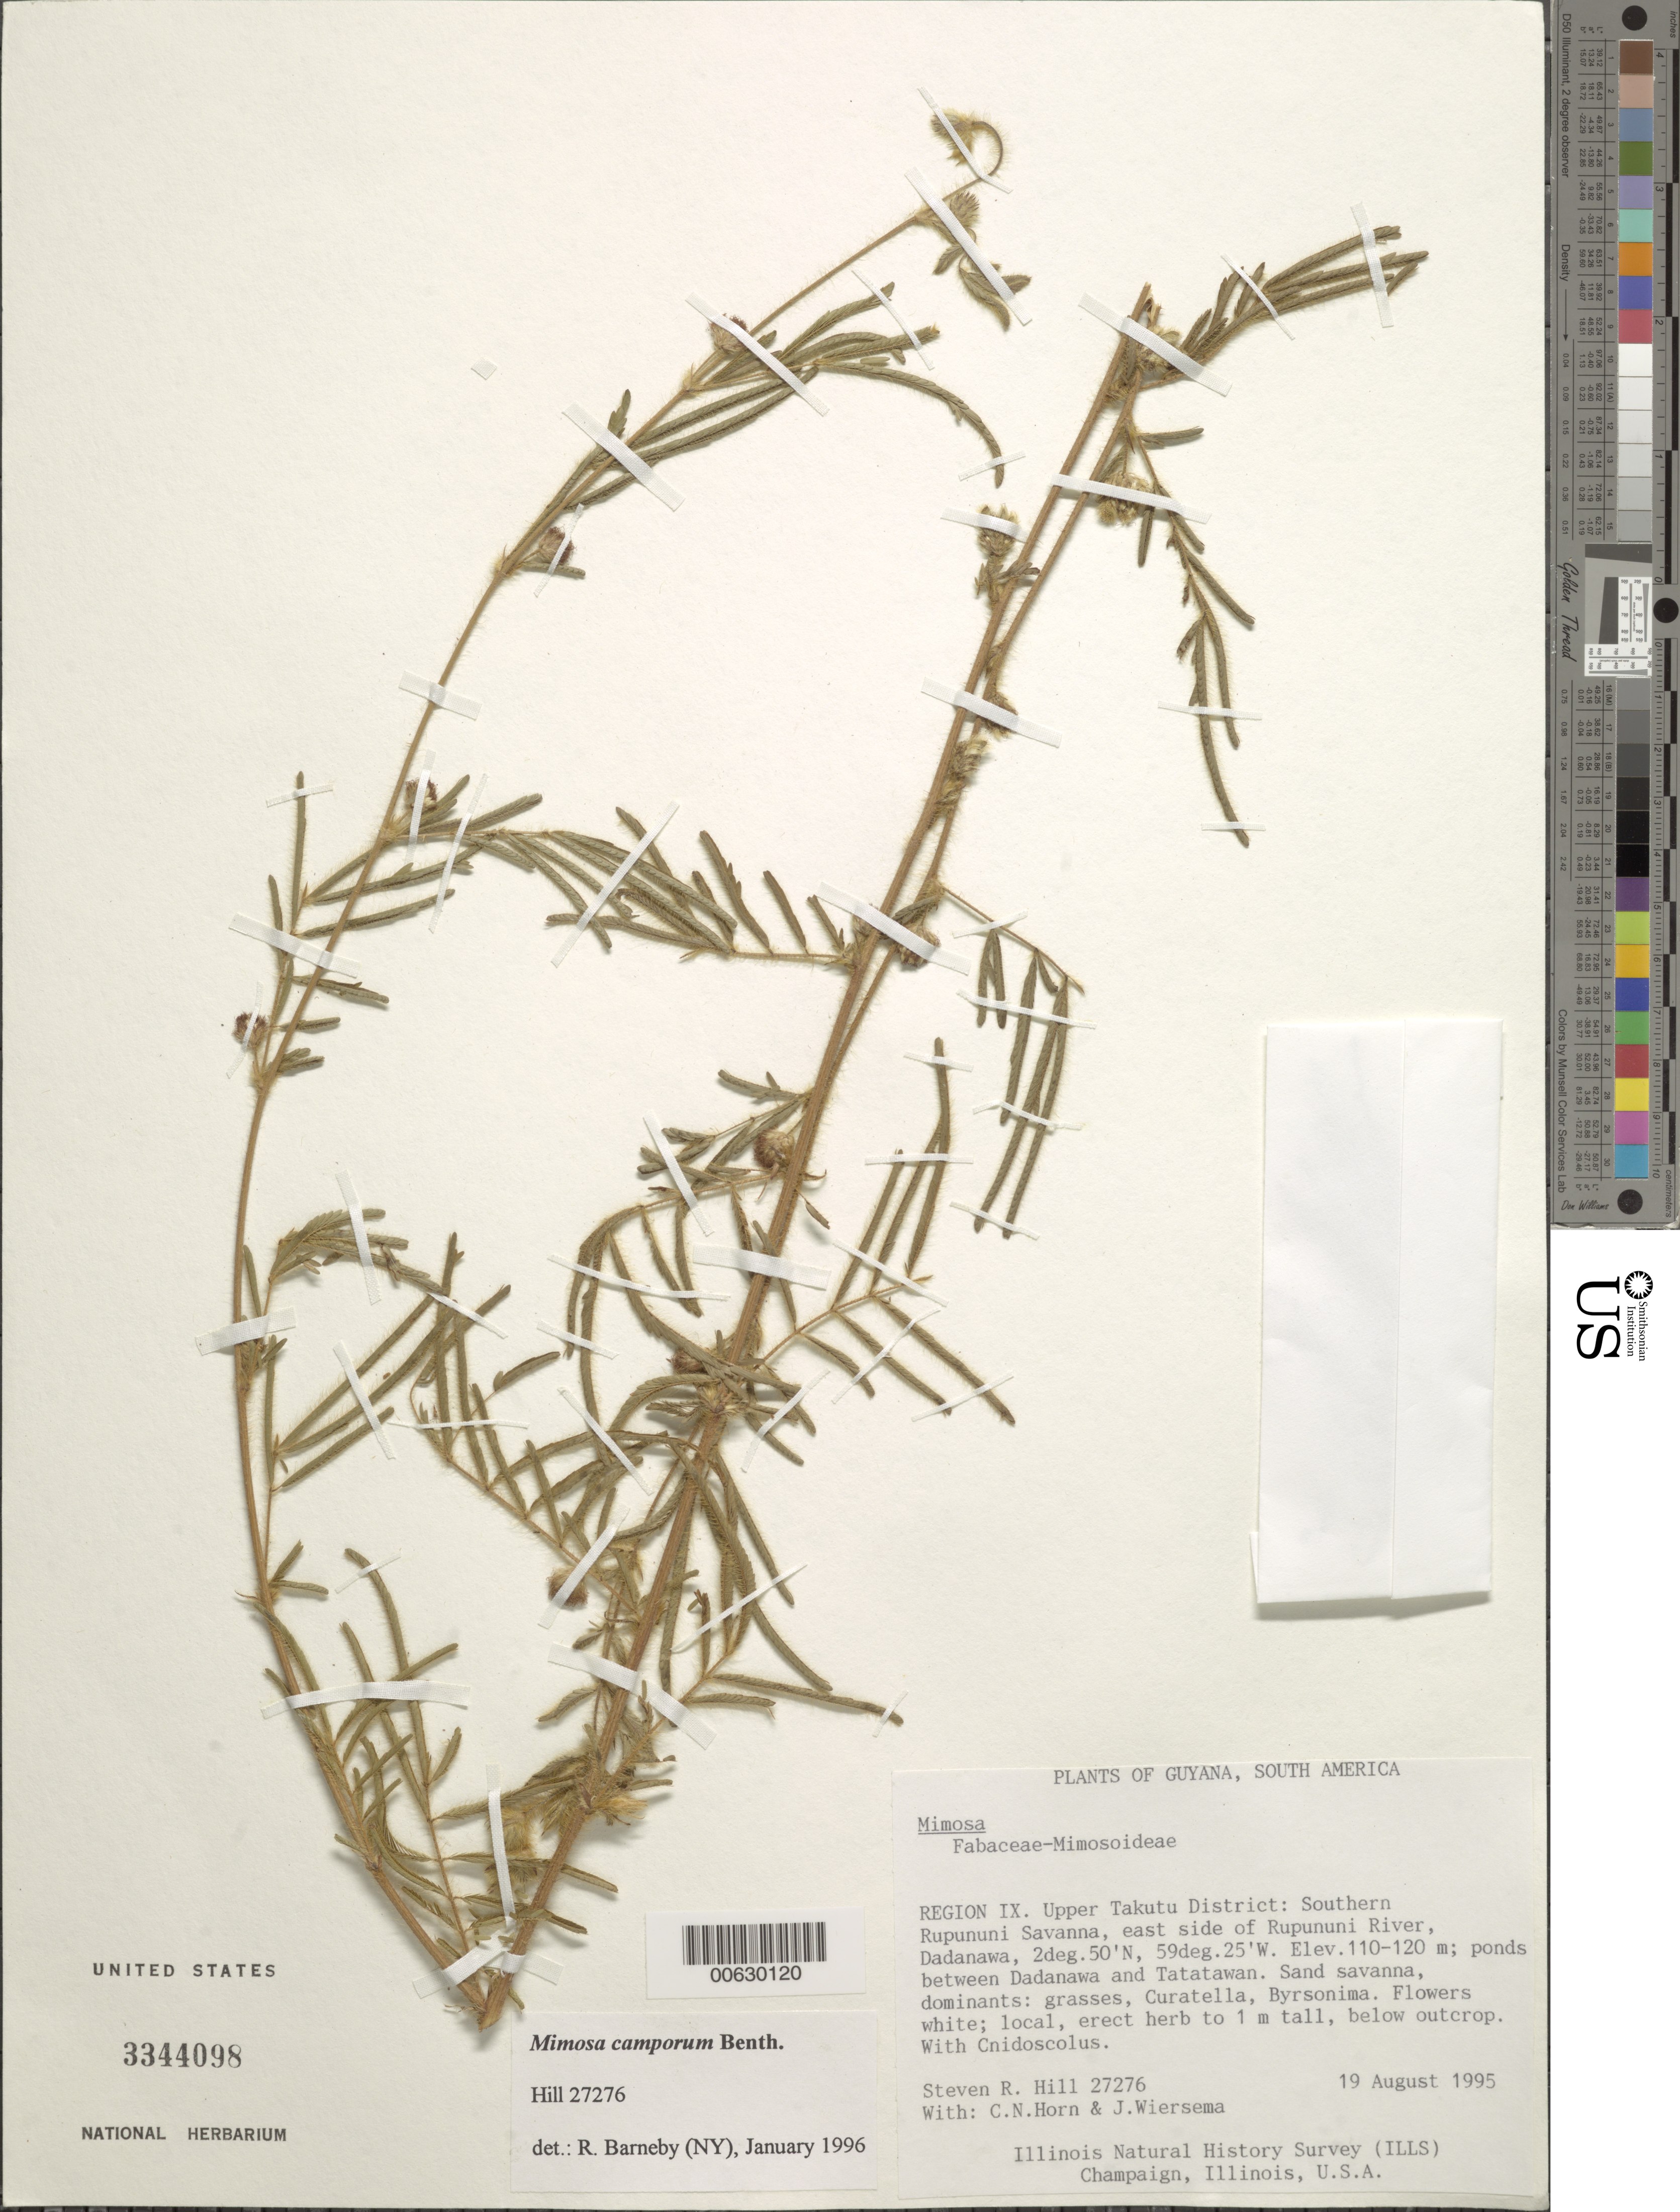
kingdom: Plantae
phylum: Tracheophyta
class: Magnoliopsida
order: Fabales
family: Fabaceae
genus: Mimosa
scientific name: Mimosa camporum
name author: Benth.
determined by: Barneby, Rupert C., (NY)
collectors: S. R. Hill, C. N. Horn & J. H. Wiersema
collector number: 27276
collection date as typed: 19-Aug-95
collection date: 1995-08-19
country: Guyana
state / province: U. Takutu-U. Essequibo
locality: Dadanawa, southern Rupununi Savanna, E side of Rupununi R.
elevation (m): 110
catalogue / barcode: US 3344098